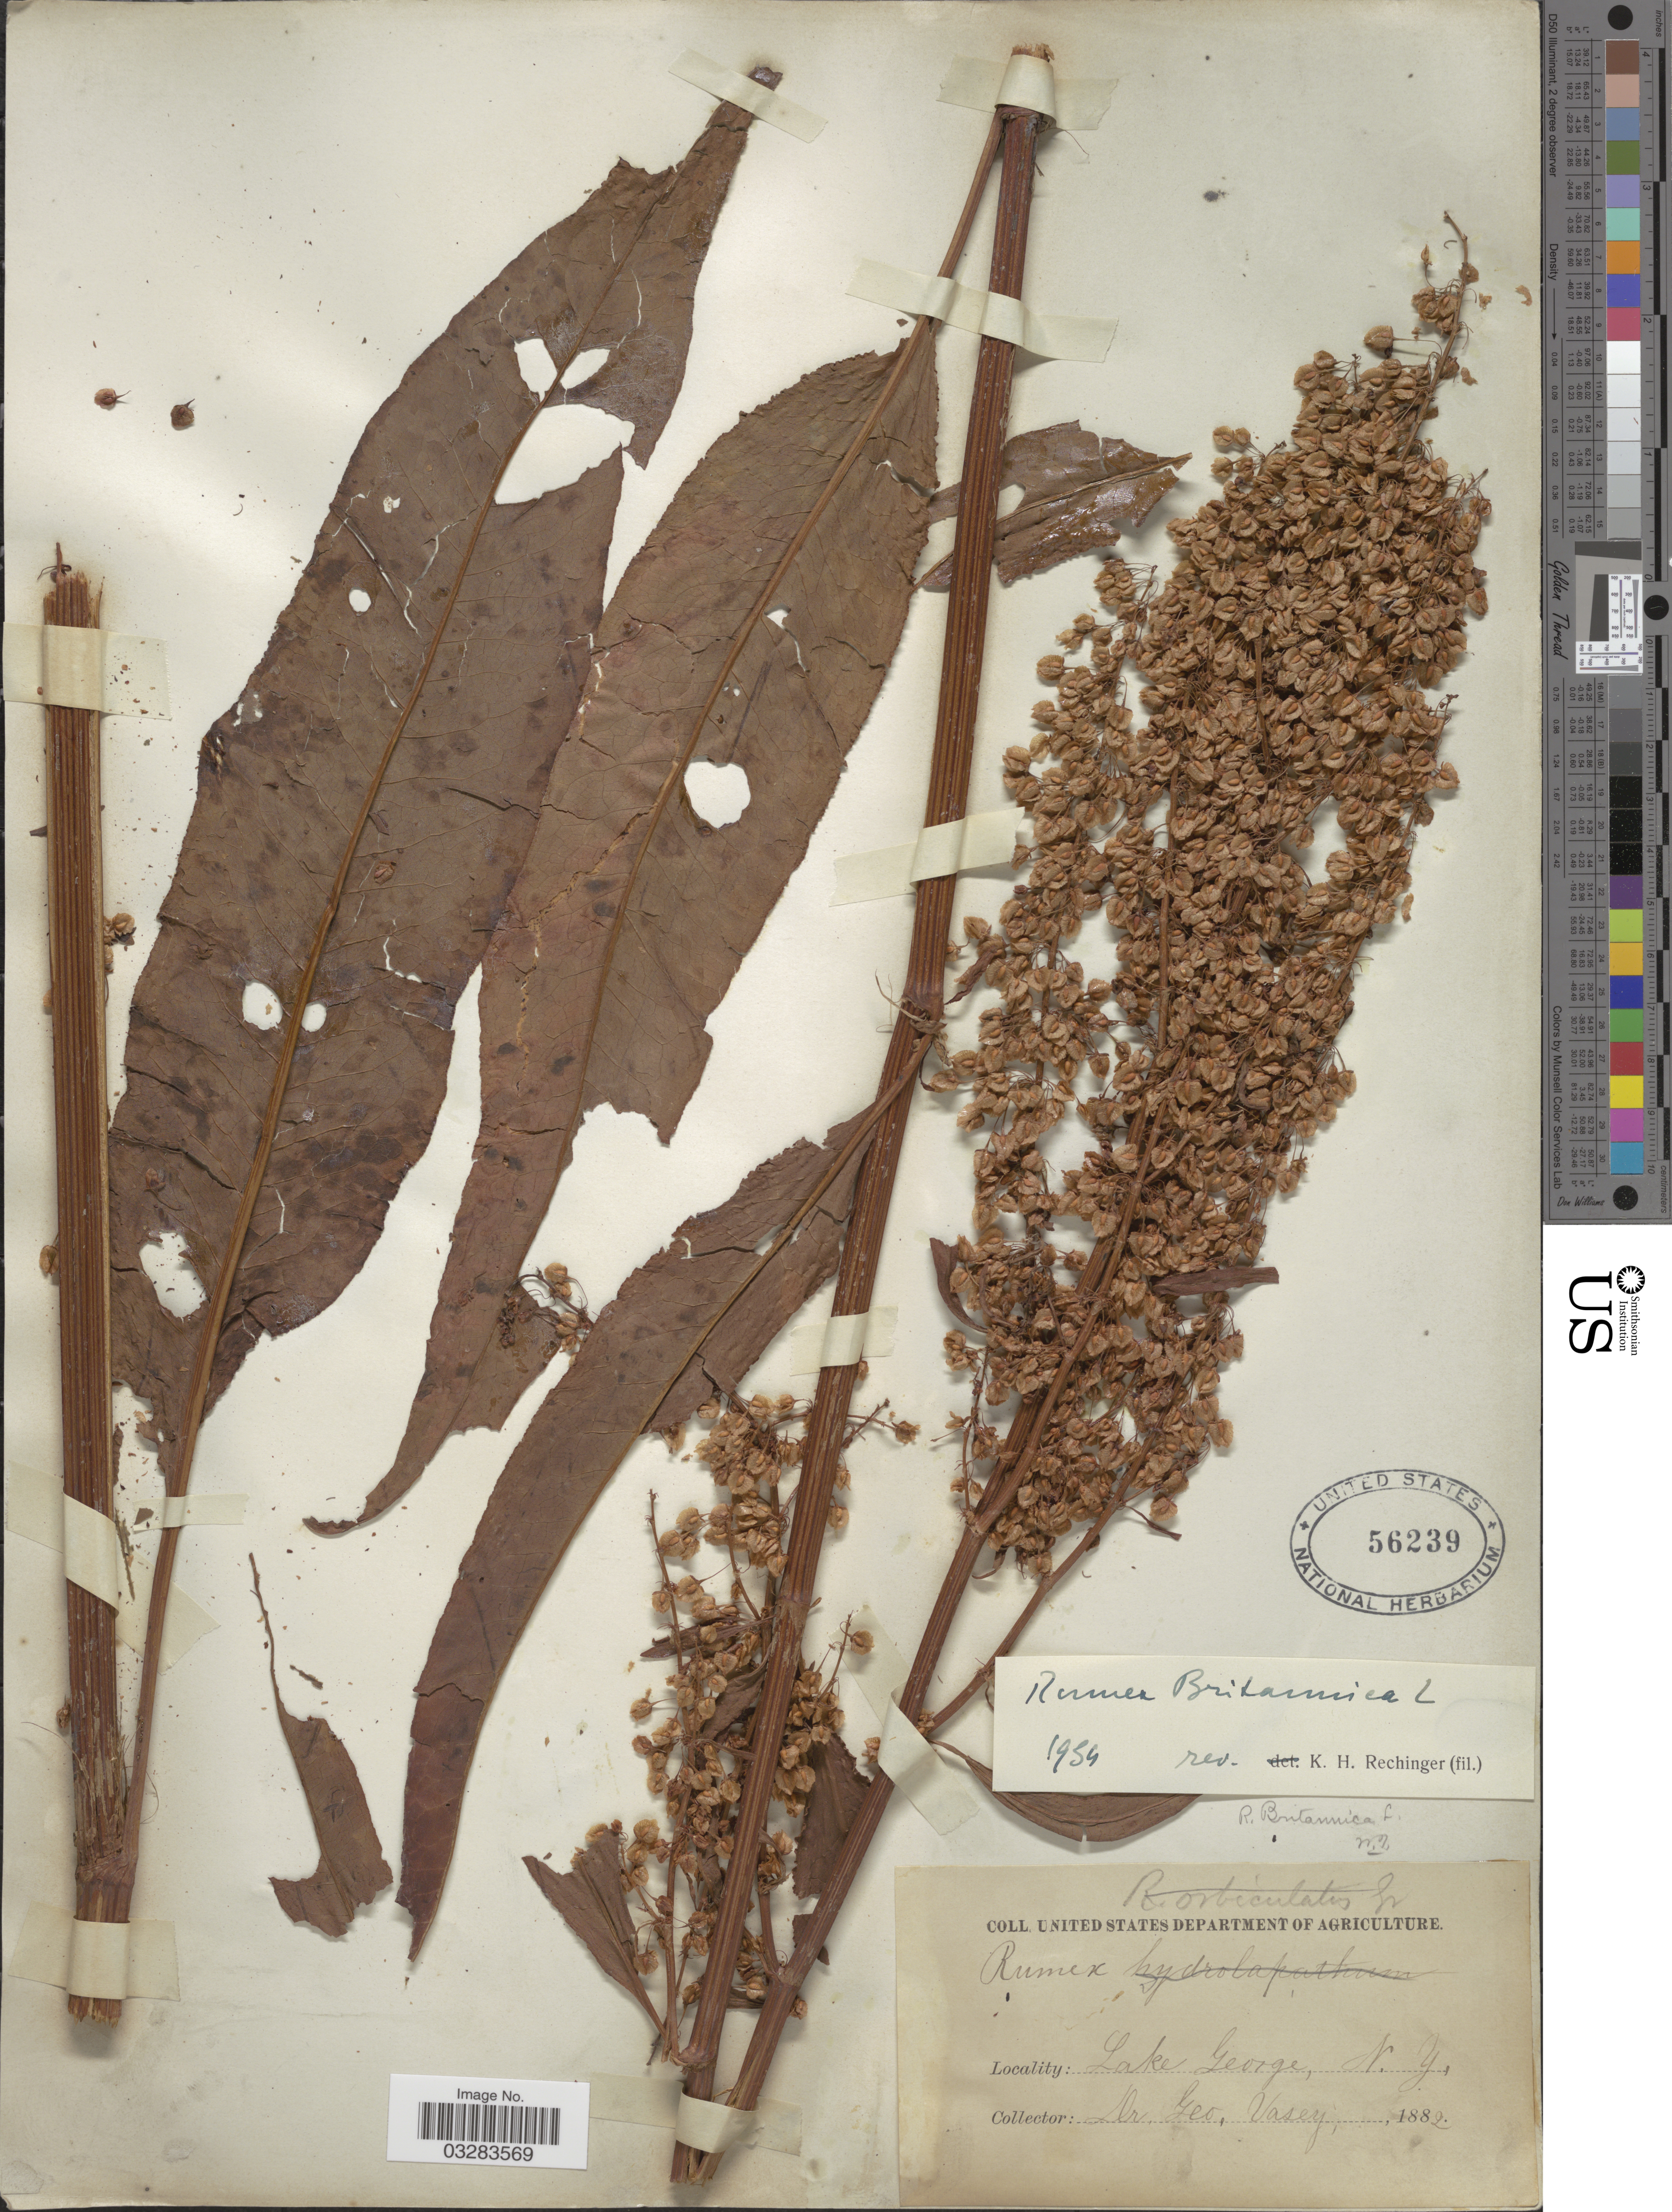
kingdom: Plantae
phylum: Tracheophyta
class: Magnoliopsida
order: Caryophyllales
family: Polygonaceae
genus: Rumex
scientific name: Rumex britannica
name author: L.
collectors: G. Vasey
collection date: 1882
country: United States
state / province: New York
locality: Lake George.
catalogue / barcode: US 56239